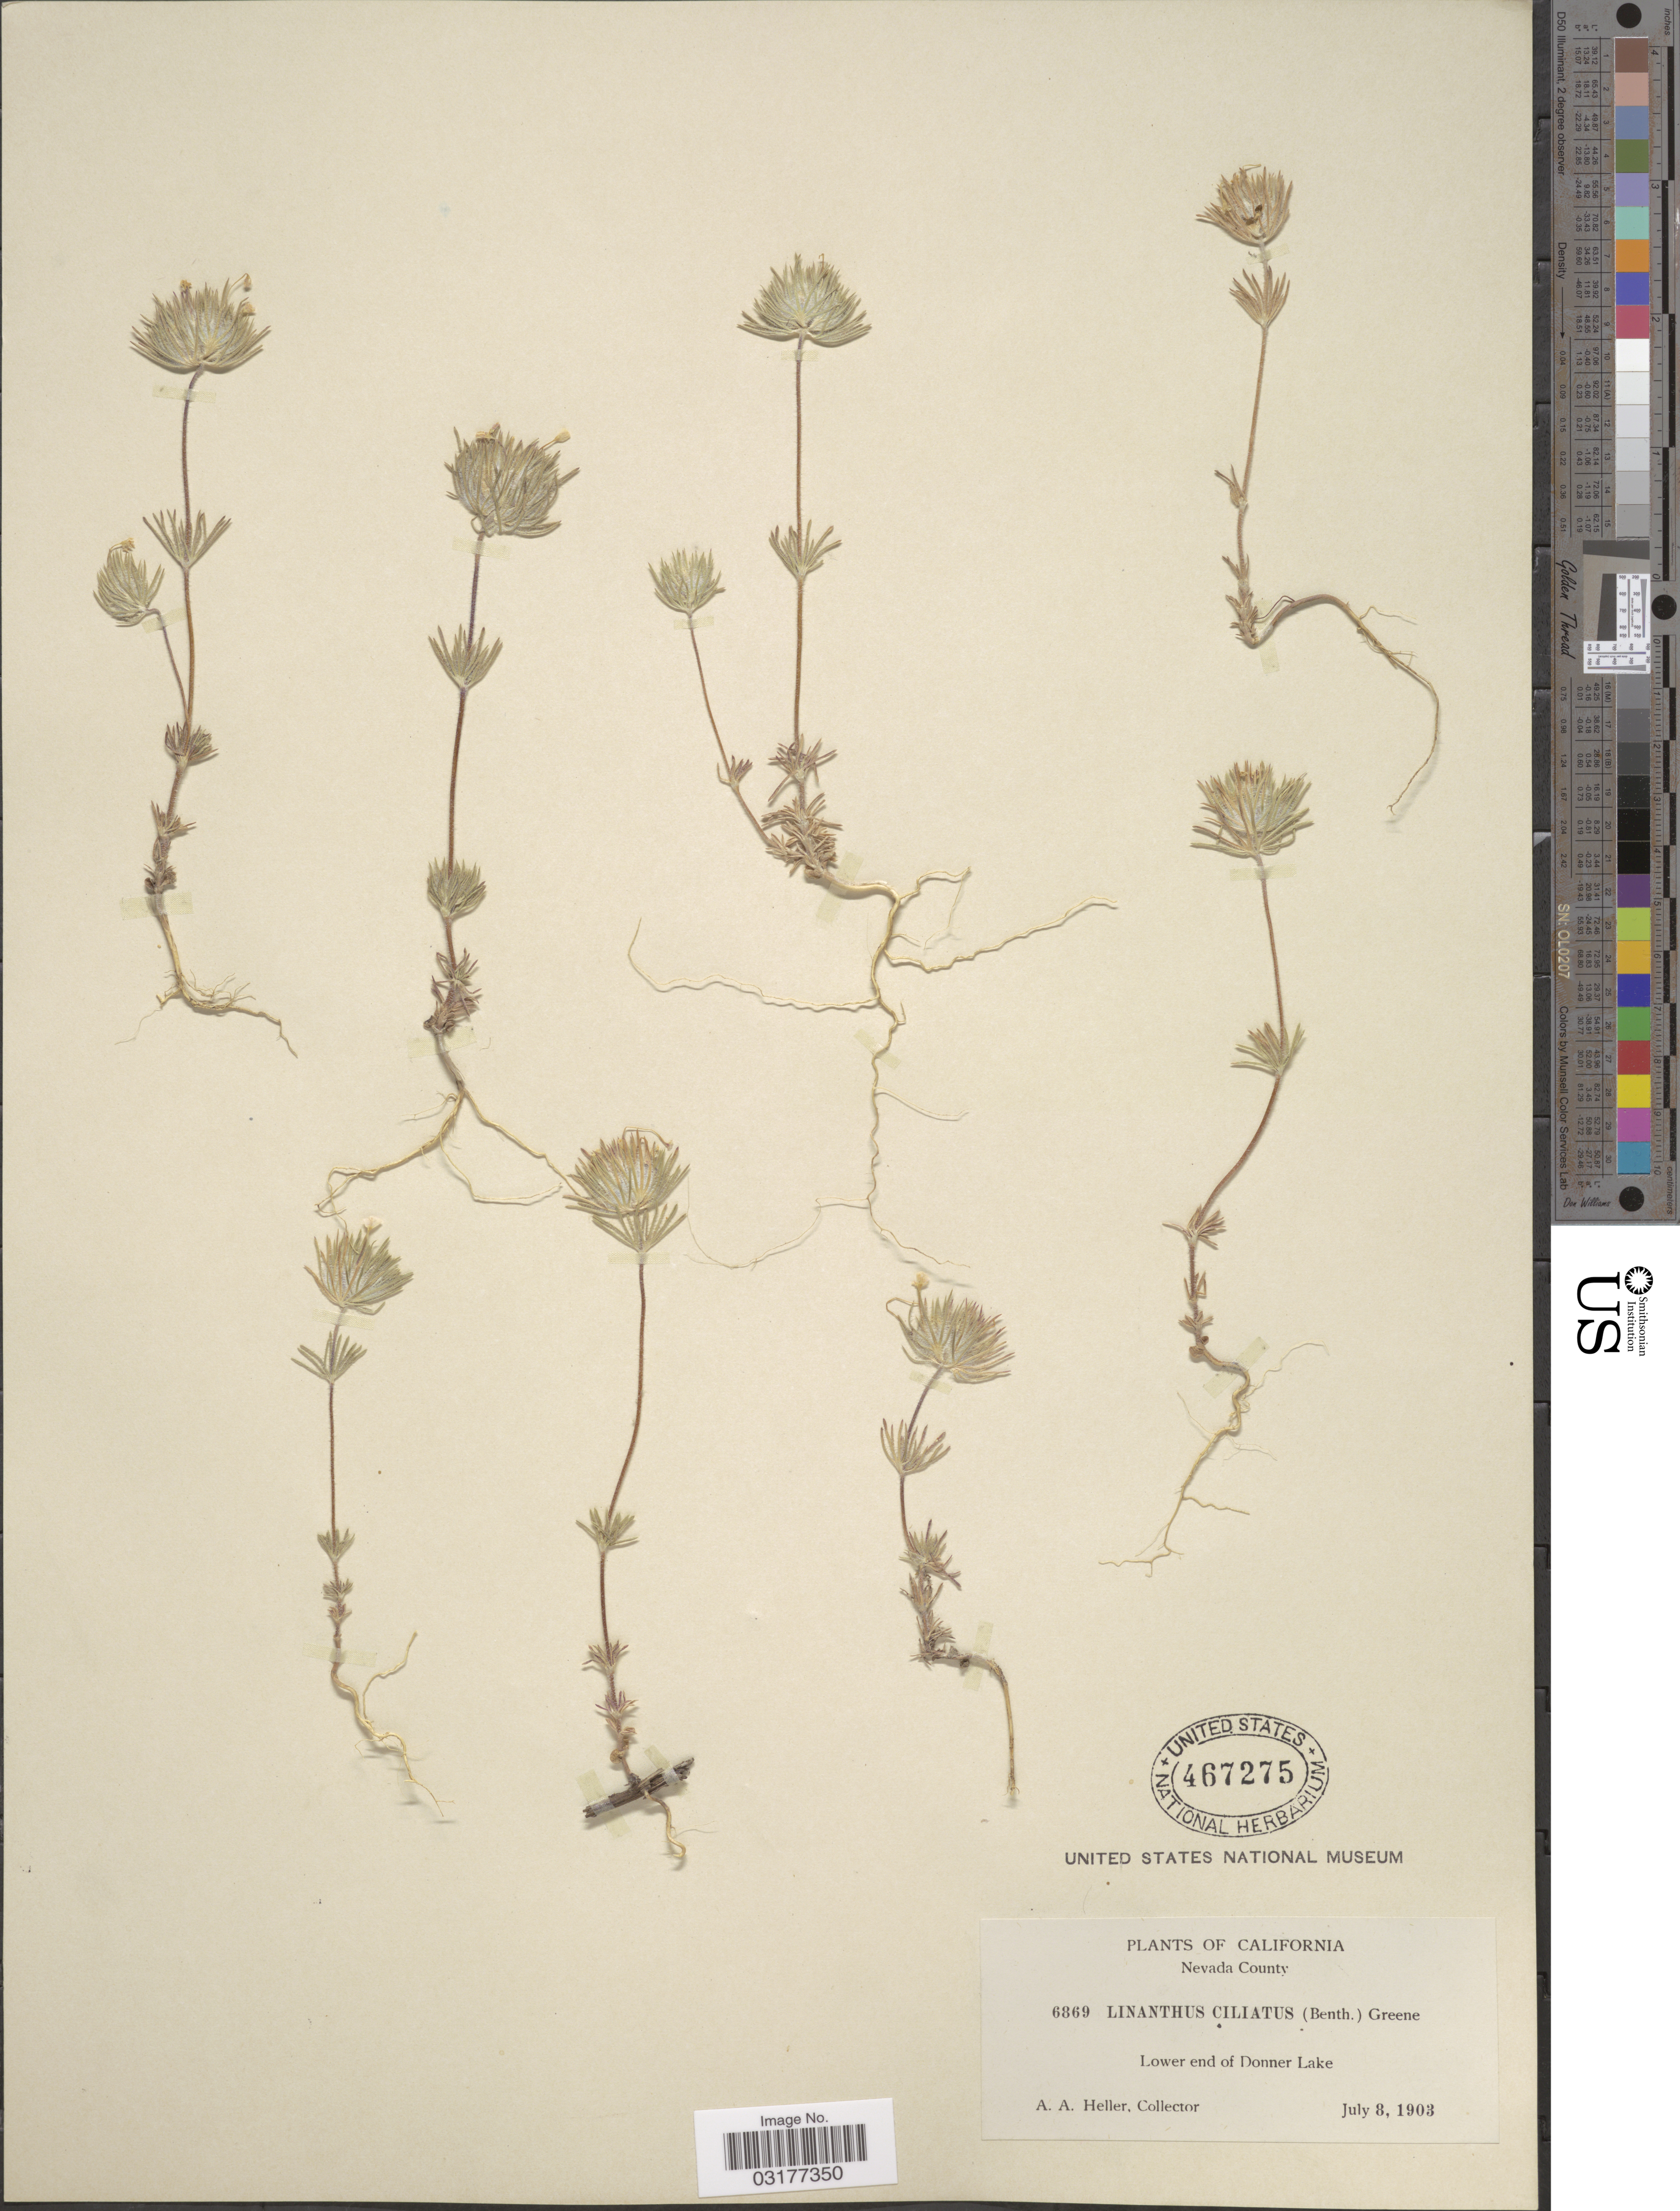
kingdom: Plantae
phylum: Tracheophyta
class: Magnoliopsida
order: Ericales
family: Polemoniaceae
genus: Leptosiphon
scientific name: Leptosiphon ciliatus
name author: (Benth.) Jeps.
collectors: A. A. Heller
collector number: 6869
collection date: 1903-07-08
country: United States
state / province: California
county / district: Nevada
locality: Nevada County. Lower end of Donner Lake.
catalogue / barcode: US 467275